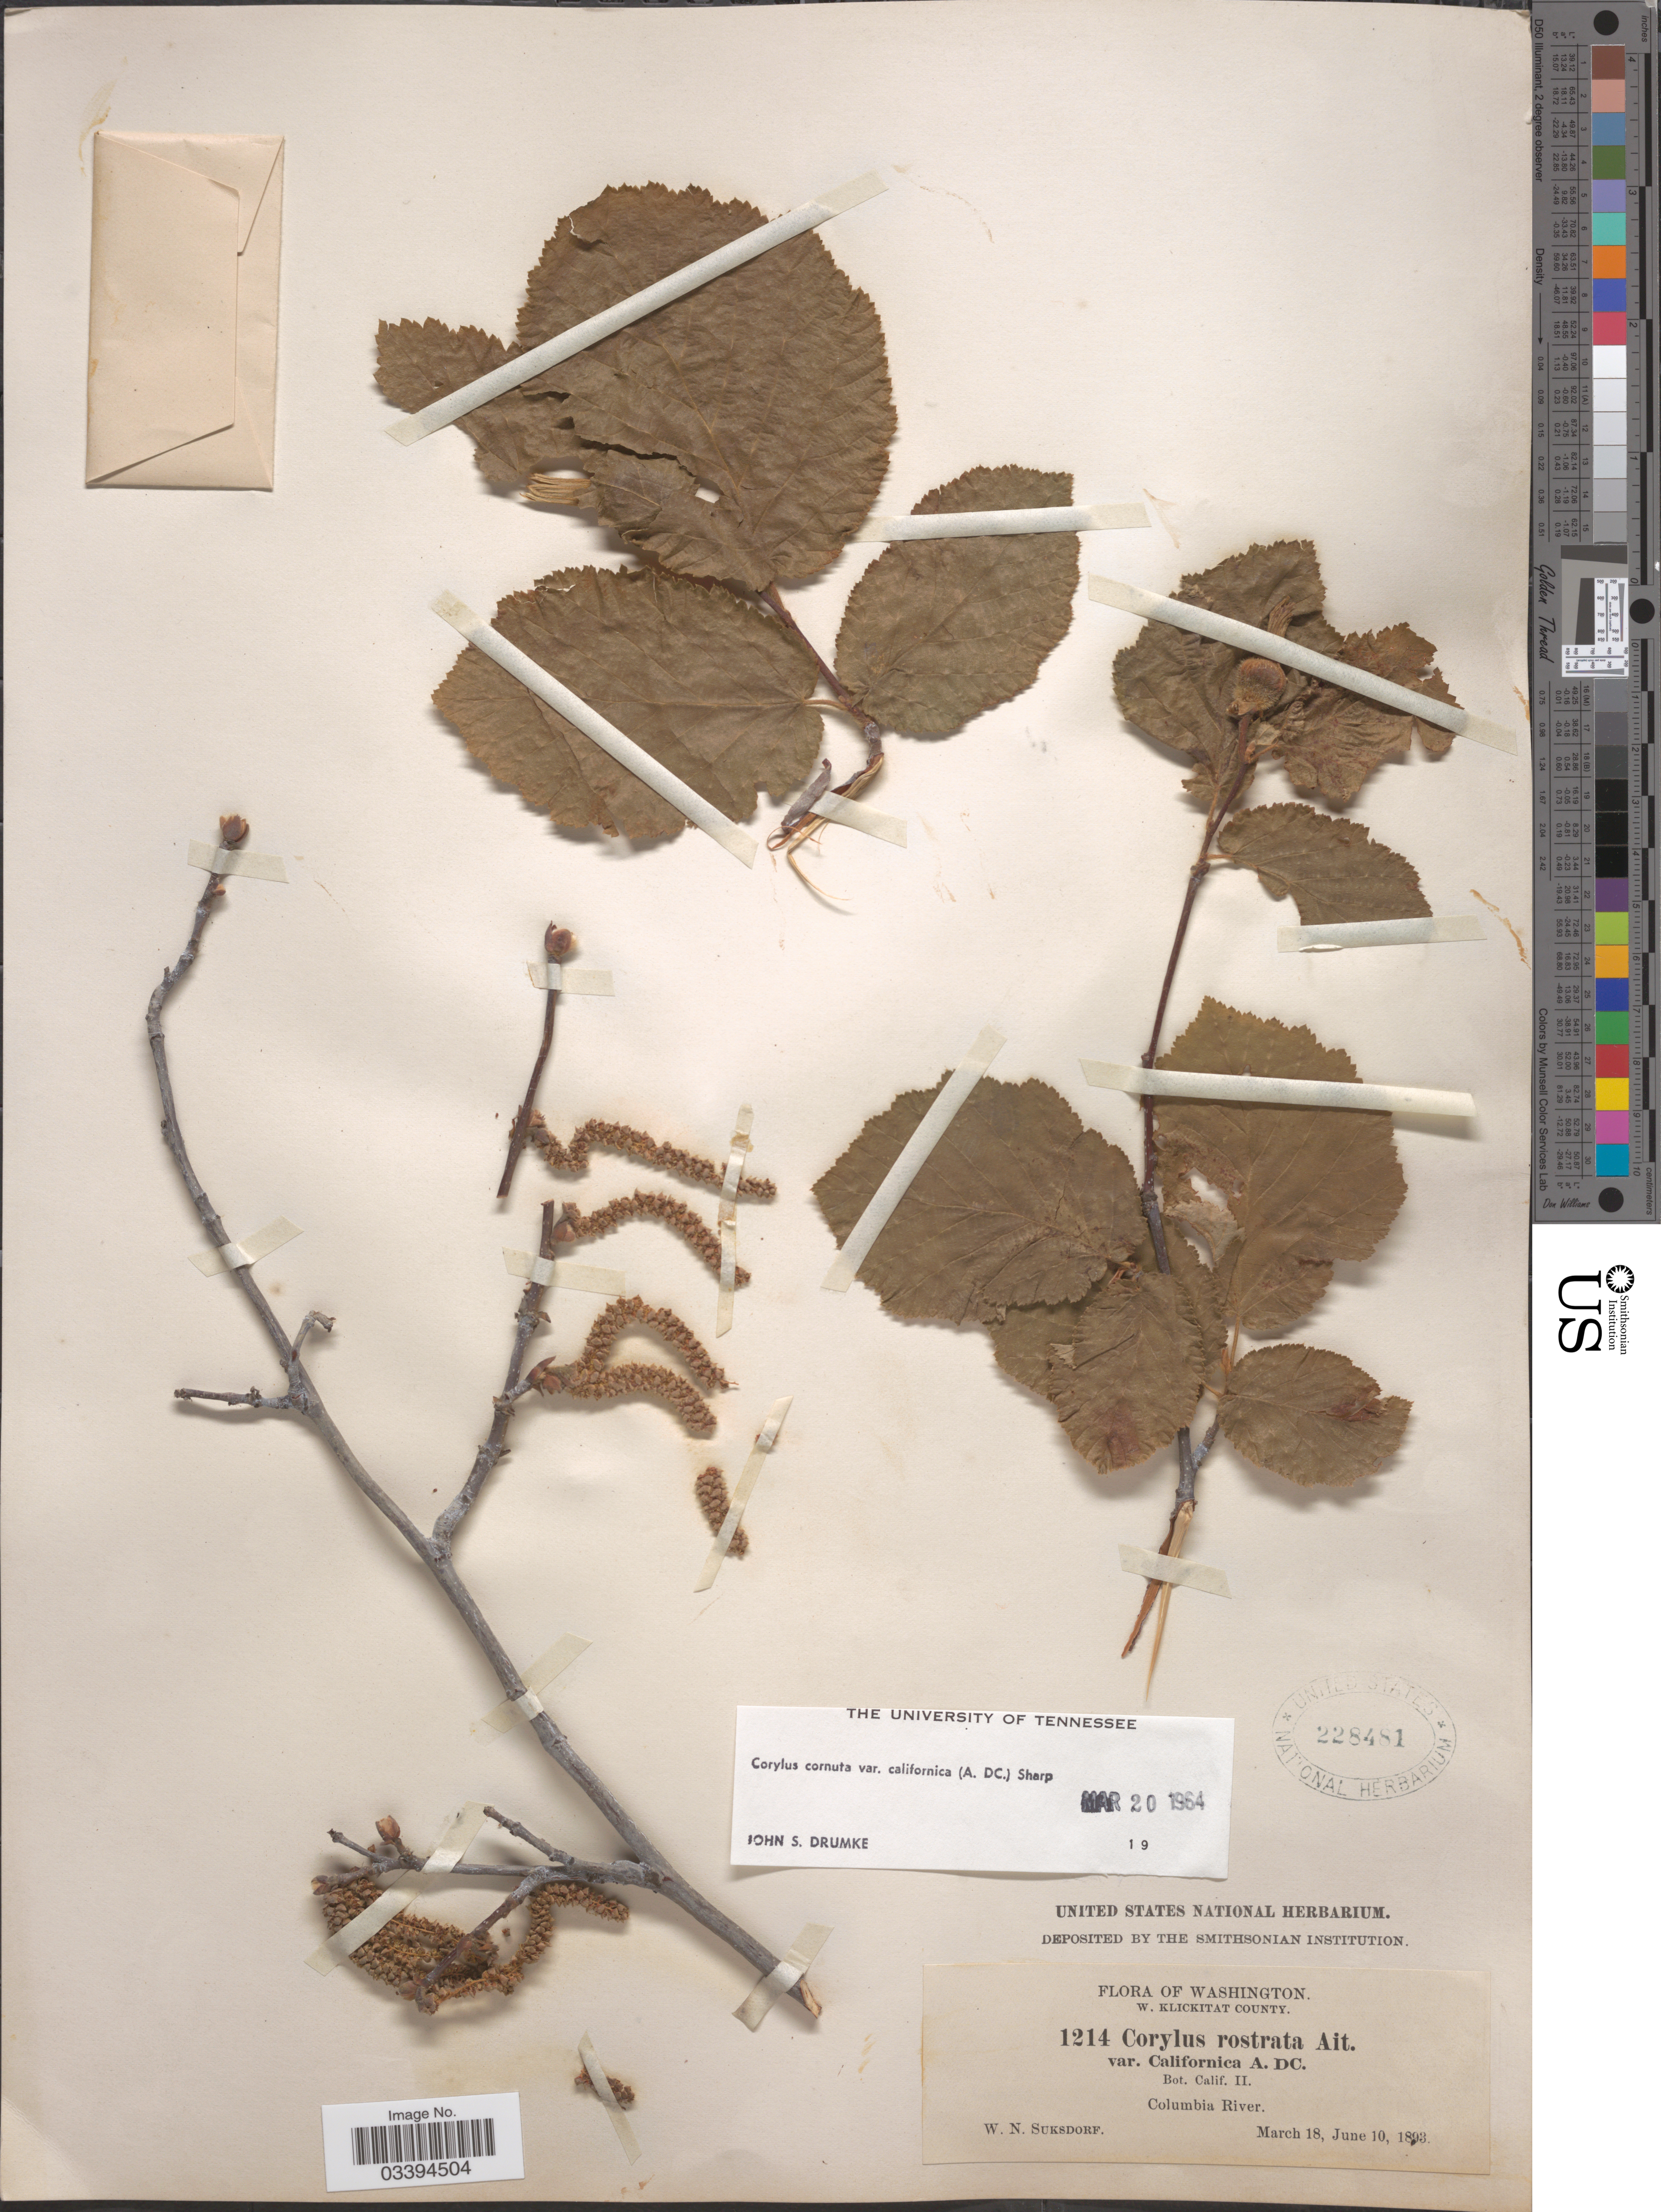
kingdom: Plantae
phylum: Tracheophyta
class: Magnoliopsida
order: Fagales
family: Betulaceae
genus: Corylus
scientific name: Corylus californica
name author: (A. DC.) Rose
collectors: W. N. Suksdorf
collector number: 1214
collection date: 1893-03-18/1893-06-10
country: United States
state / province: Washington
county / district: Klickitat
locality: W. Klickitat County. Columbia River.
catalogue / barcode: US 228481